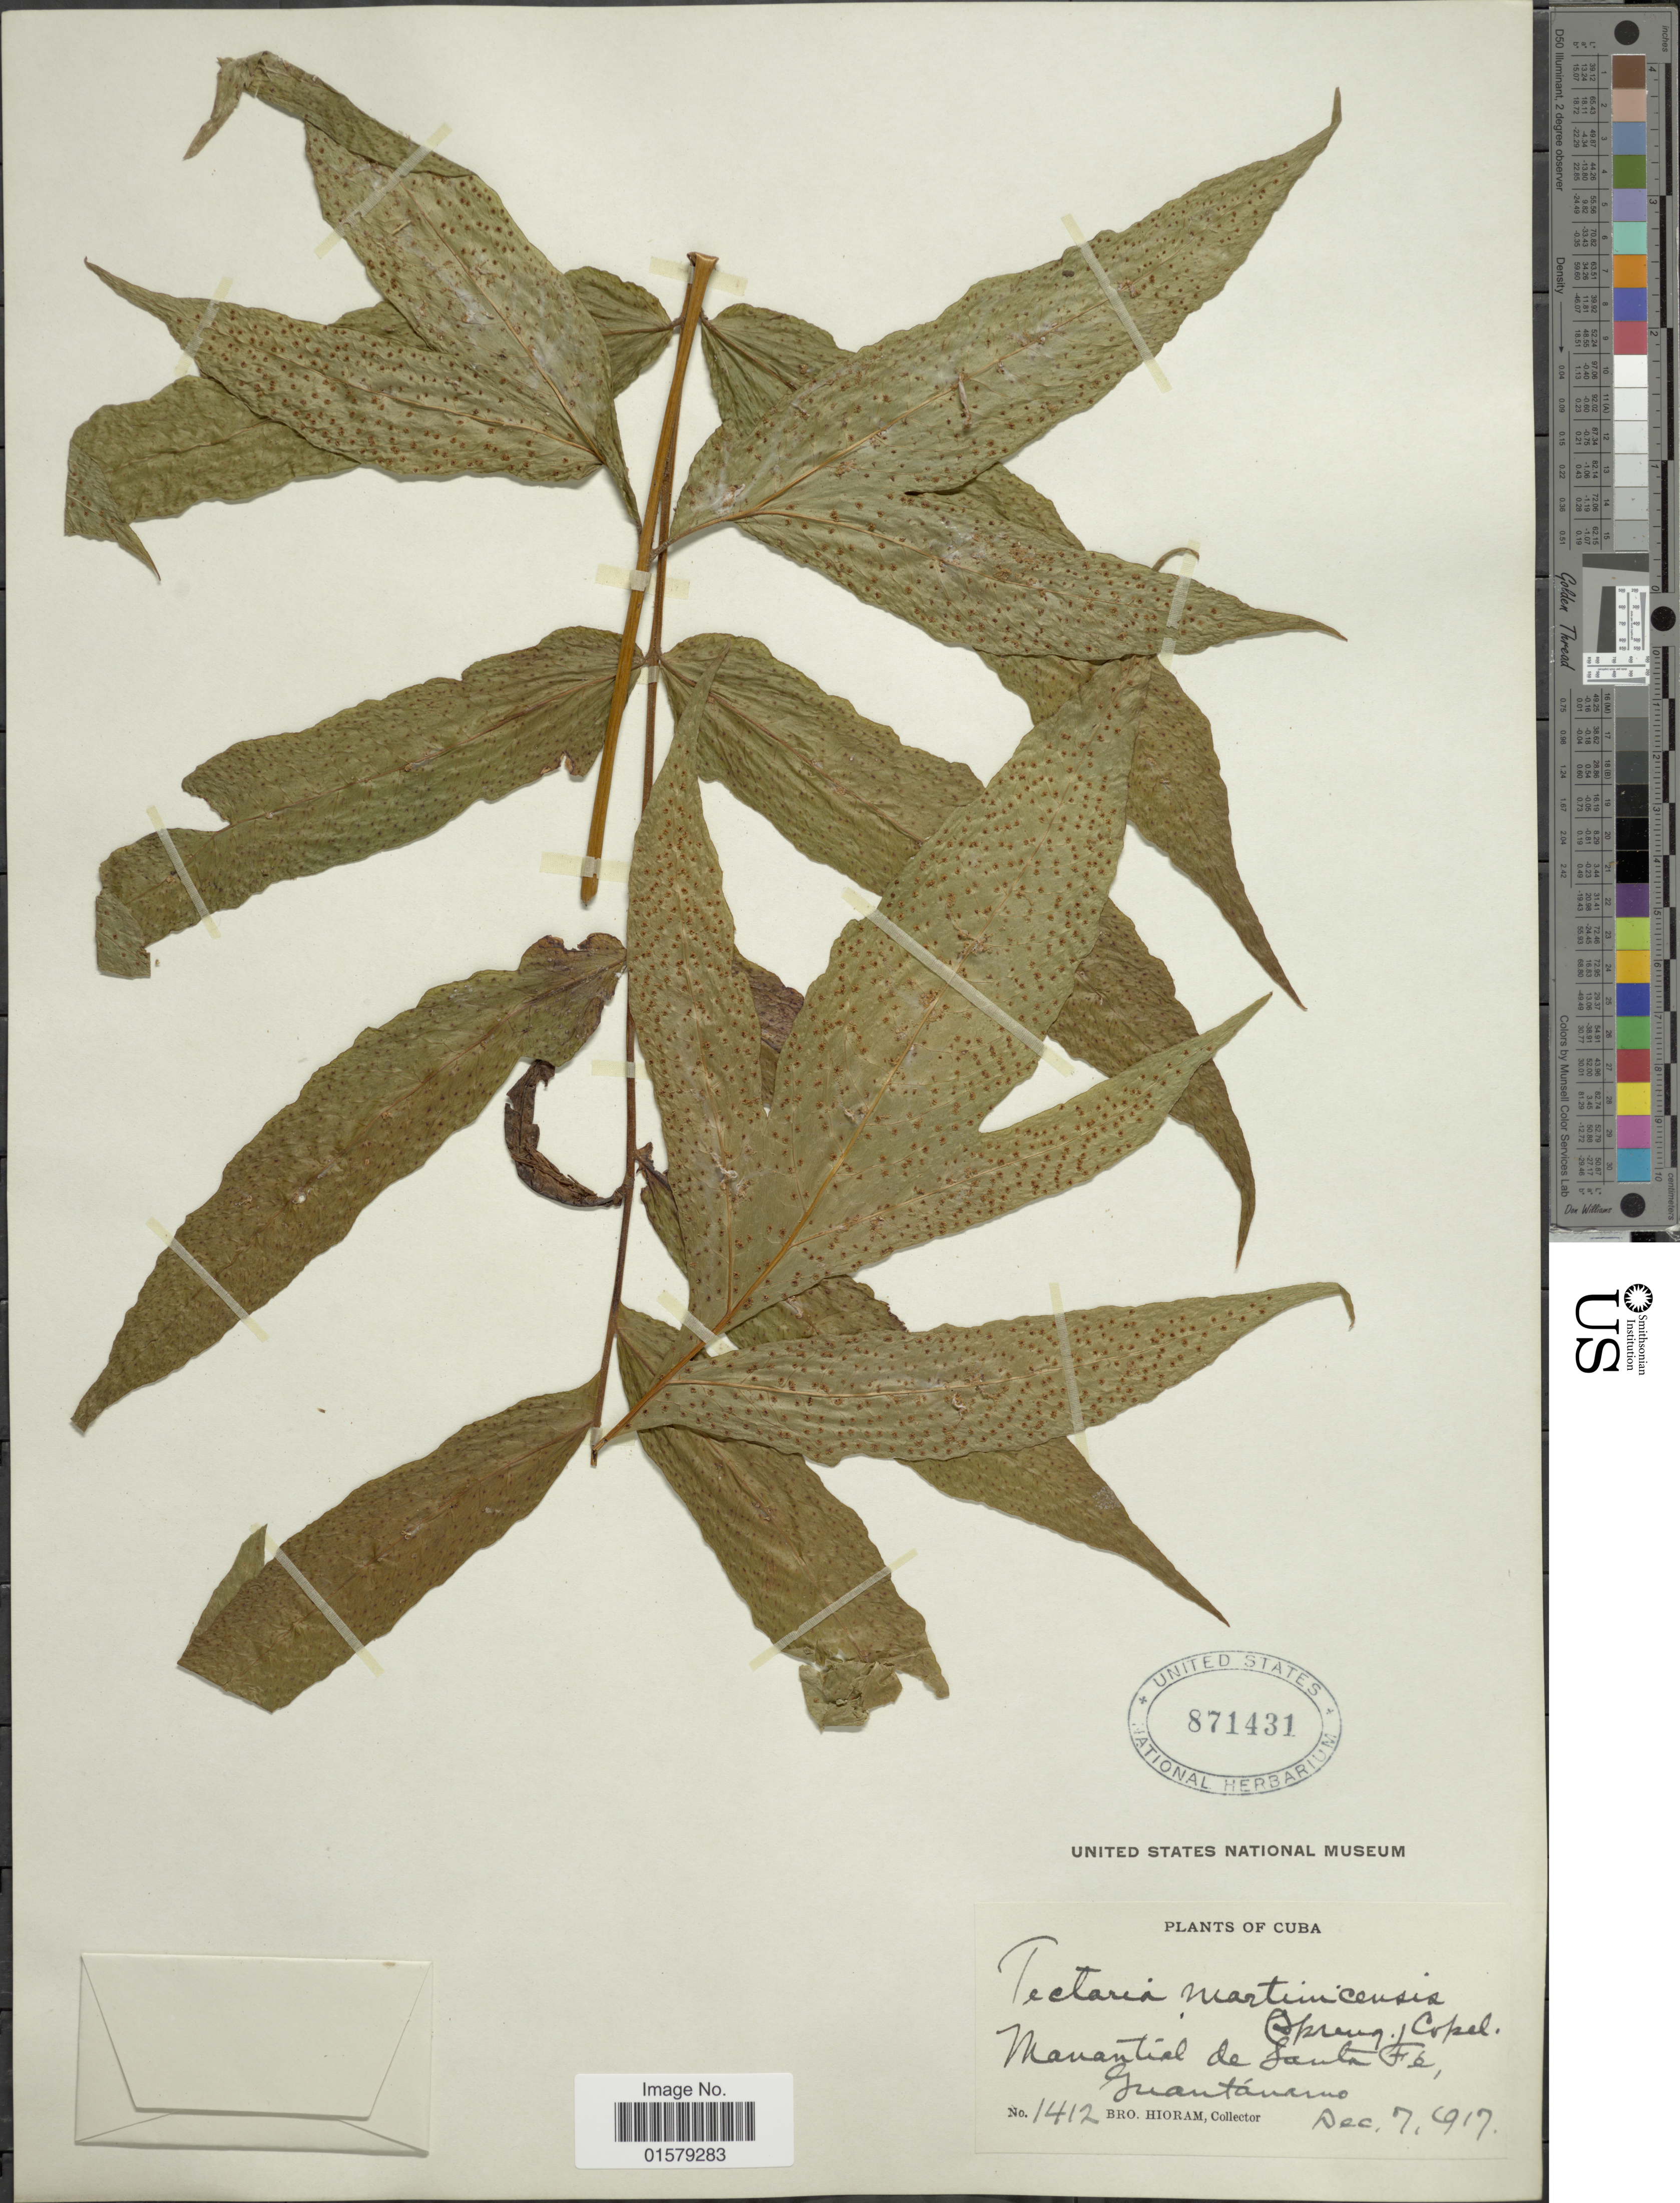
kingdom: Plantae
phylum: Tracheophyta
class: Polypodiopsida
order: Polypodiales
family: Tectariaceae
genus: Tectaria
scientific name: Tectaria incisa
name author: Cav.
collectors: Bro. Hioram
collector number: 1412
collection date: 1917-12-07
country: Cuba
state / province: Guantánamo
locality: Manantial de Santa Fé.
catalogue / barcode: US 871431